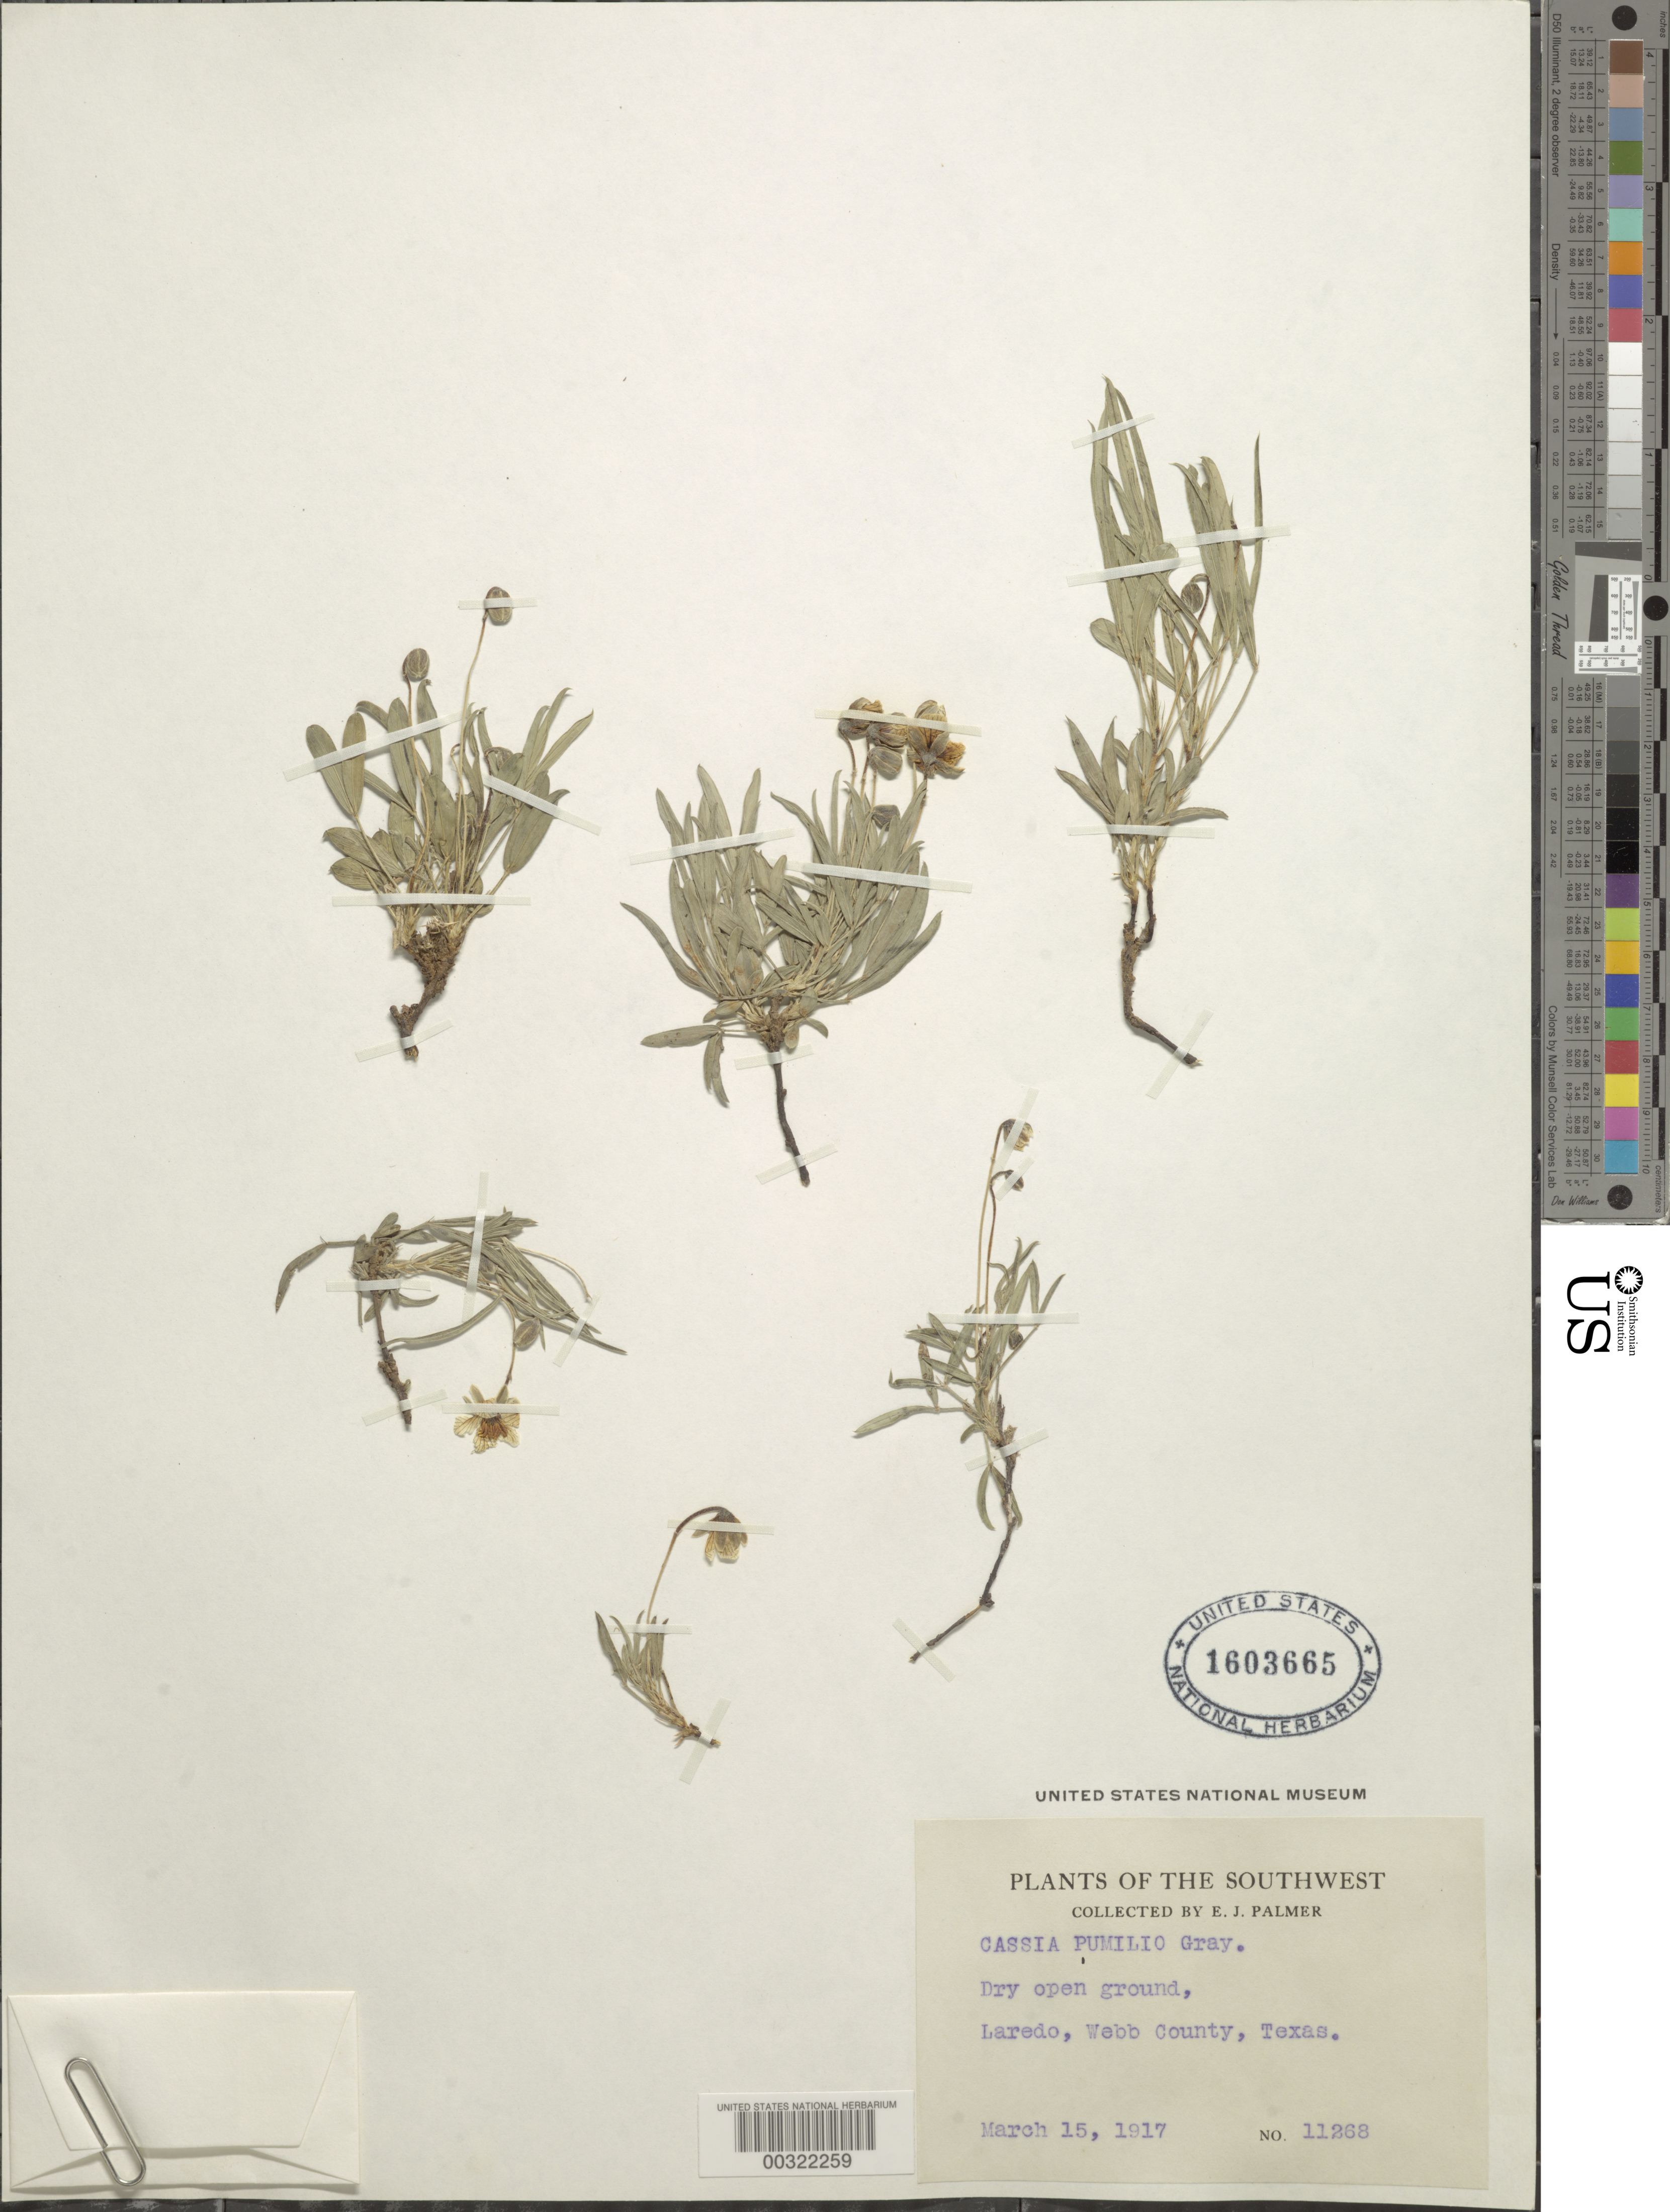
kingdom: Plantae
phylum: Tracheophyta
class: Magnoliopsida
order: Fabales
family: Fabaceae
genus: Senna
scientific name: Senna pumilio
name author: (A. Gray) H.S. Irwin & Barneby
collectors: E. J. Palmer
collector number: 11268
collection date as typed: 15 Mar 1917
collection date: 1917-03-15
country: United States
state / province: Texas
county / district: Webb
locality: Laredo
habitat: Dry open ground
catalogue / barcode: US 1603665